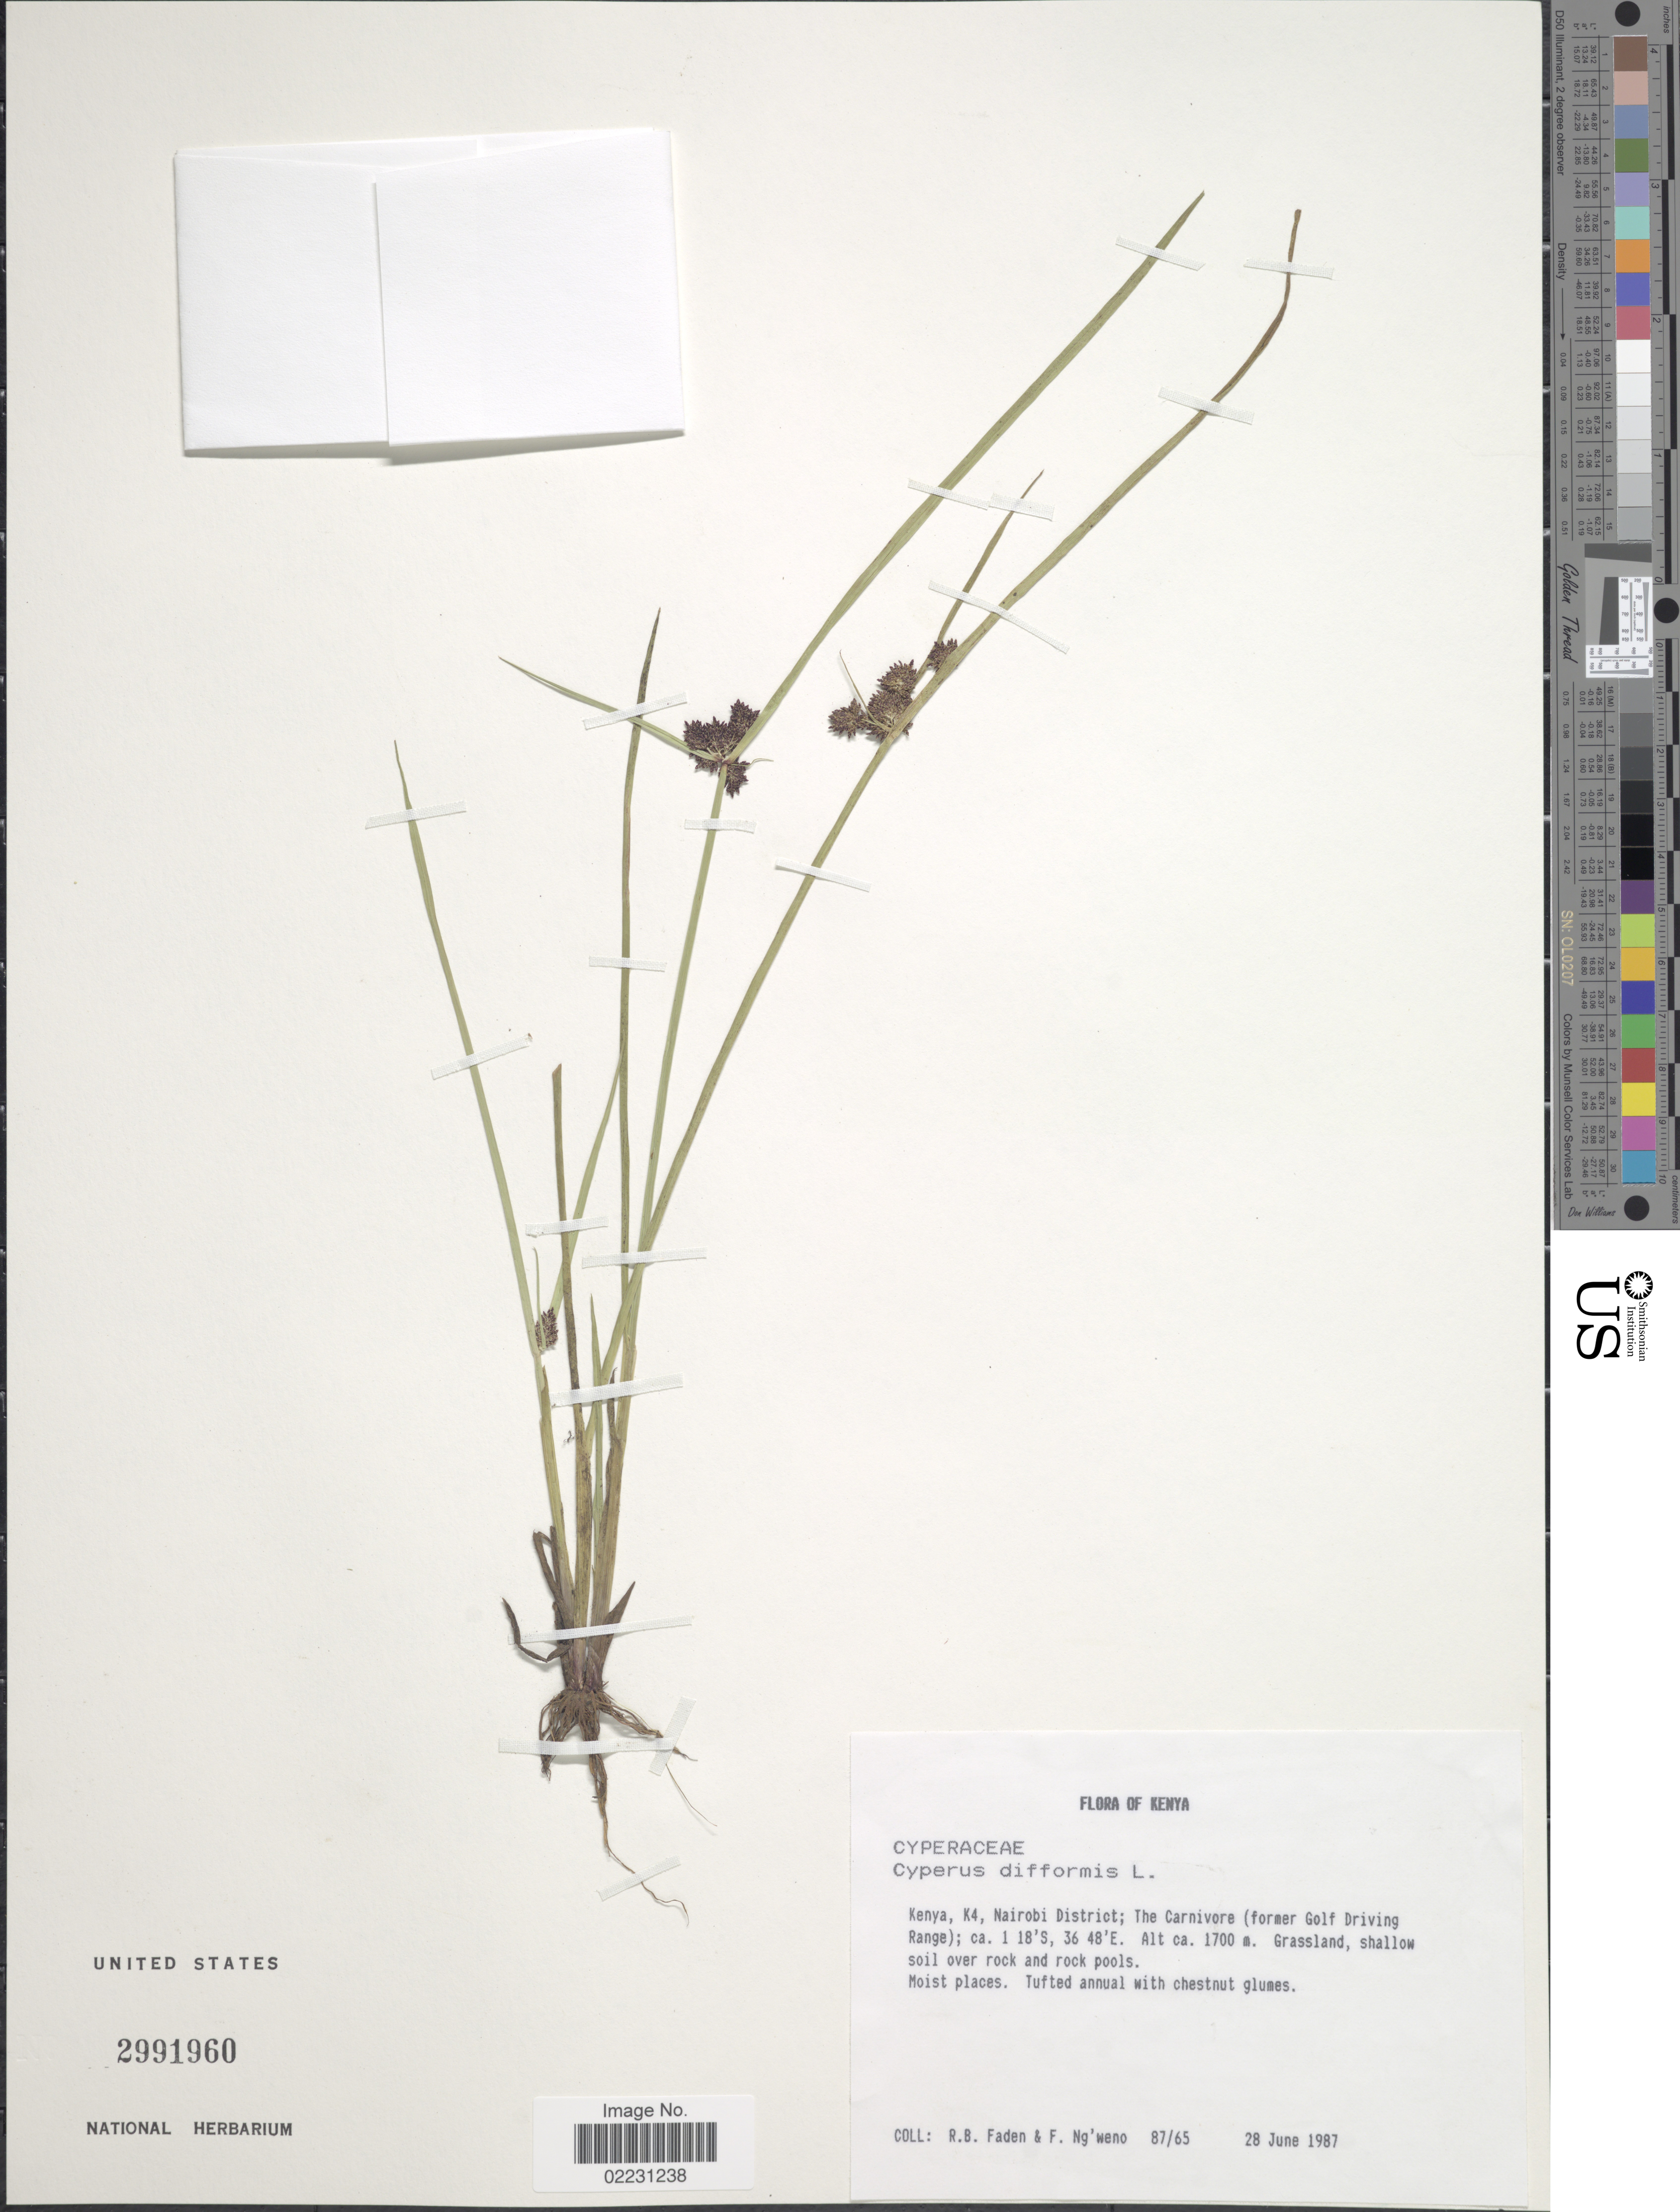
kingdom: Plantae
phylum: Tracheophyta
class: Liliopsida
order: Poales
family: Cyperaceae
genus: Cyperus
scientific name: Cyperus difformis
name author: L.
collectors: R. B. Faden & F. Ng'weno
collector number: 87/65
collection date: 1987-06-28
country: Kenya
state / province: Nairobi Area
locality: Kenya, K4, Nairobi District; The Carnivore (former Golf Driving Range)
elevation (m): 1700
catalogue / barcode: US 2991960